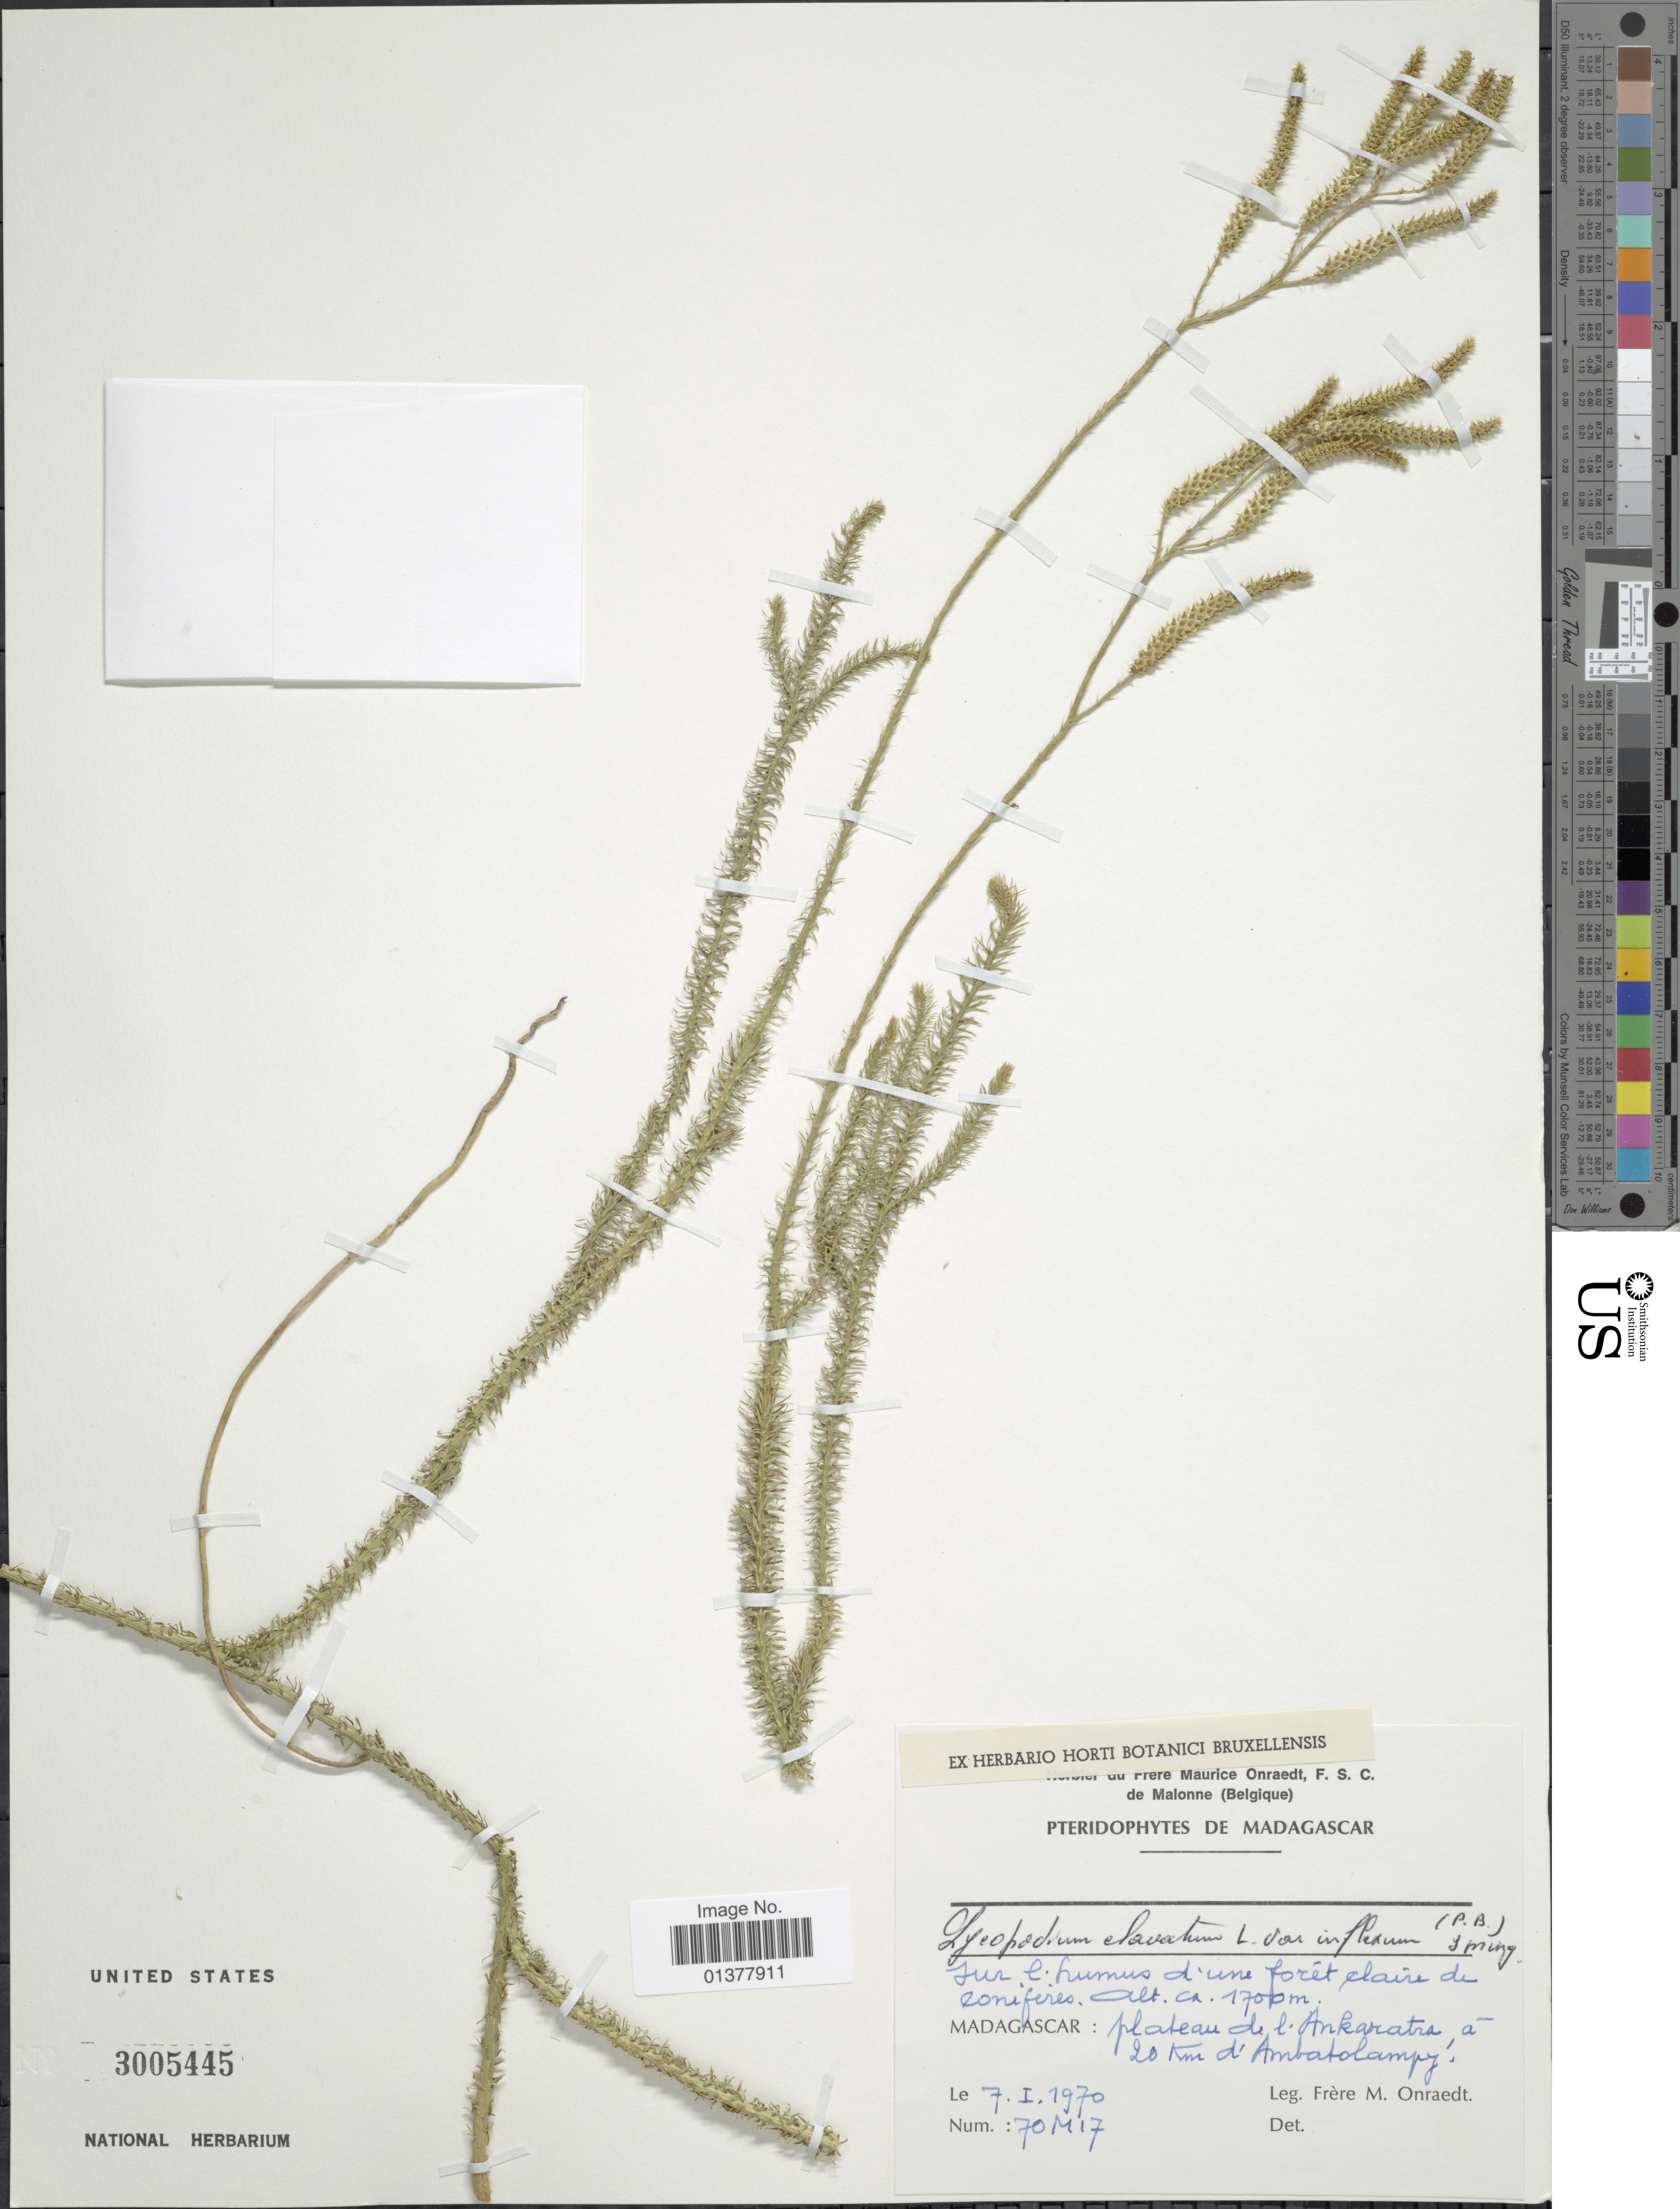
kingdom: Plantae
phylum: Tracheophyta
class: Lycopodiopsida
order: Lycopodiales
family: Lycopodiaceae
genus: Lycopodium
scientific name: Lycopodium clavatum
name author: L.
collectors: F. Onraedt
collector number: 70M17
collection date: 1970-01-07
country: Madagascar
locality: Plateau de l'Ankaratra, á 20km d'Ambatolampy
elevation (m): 1700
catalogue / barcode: US 3005445